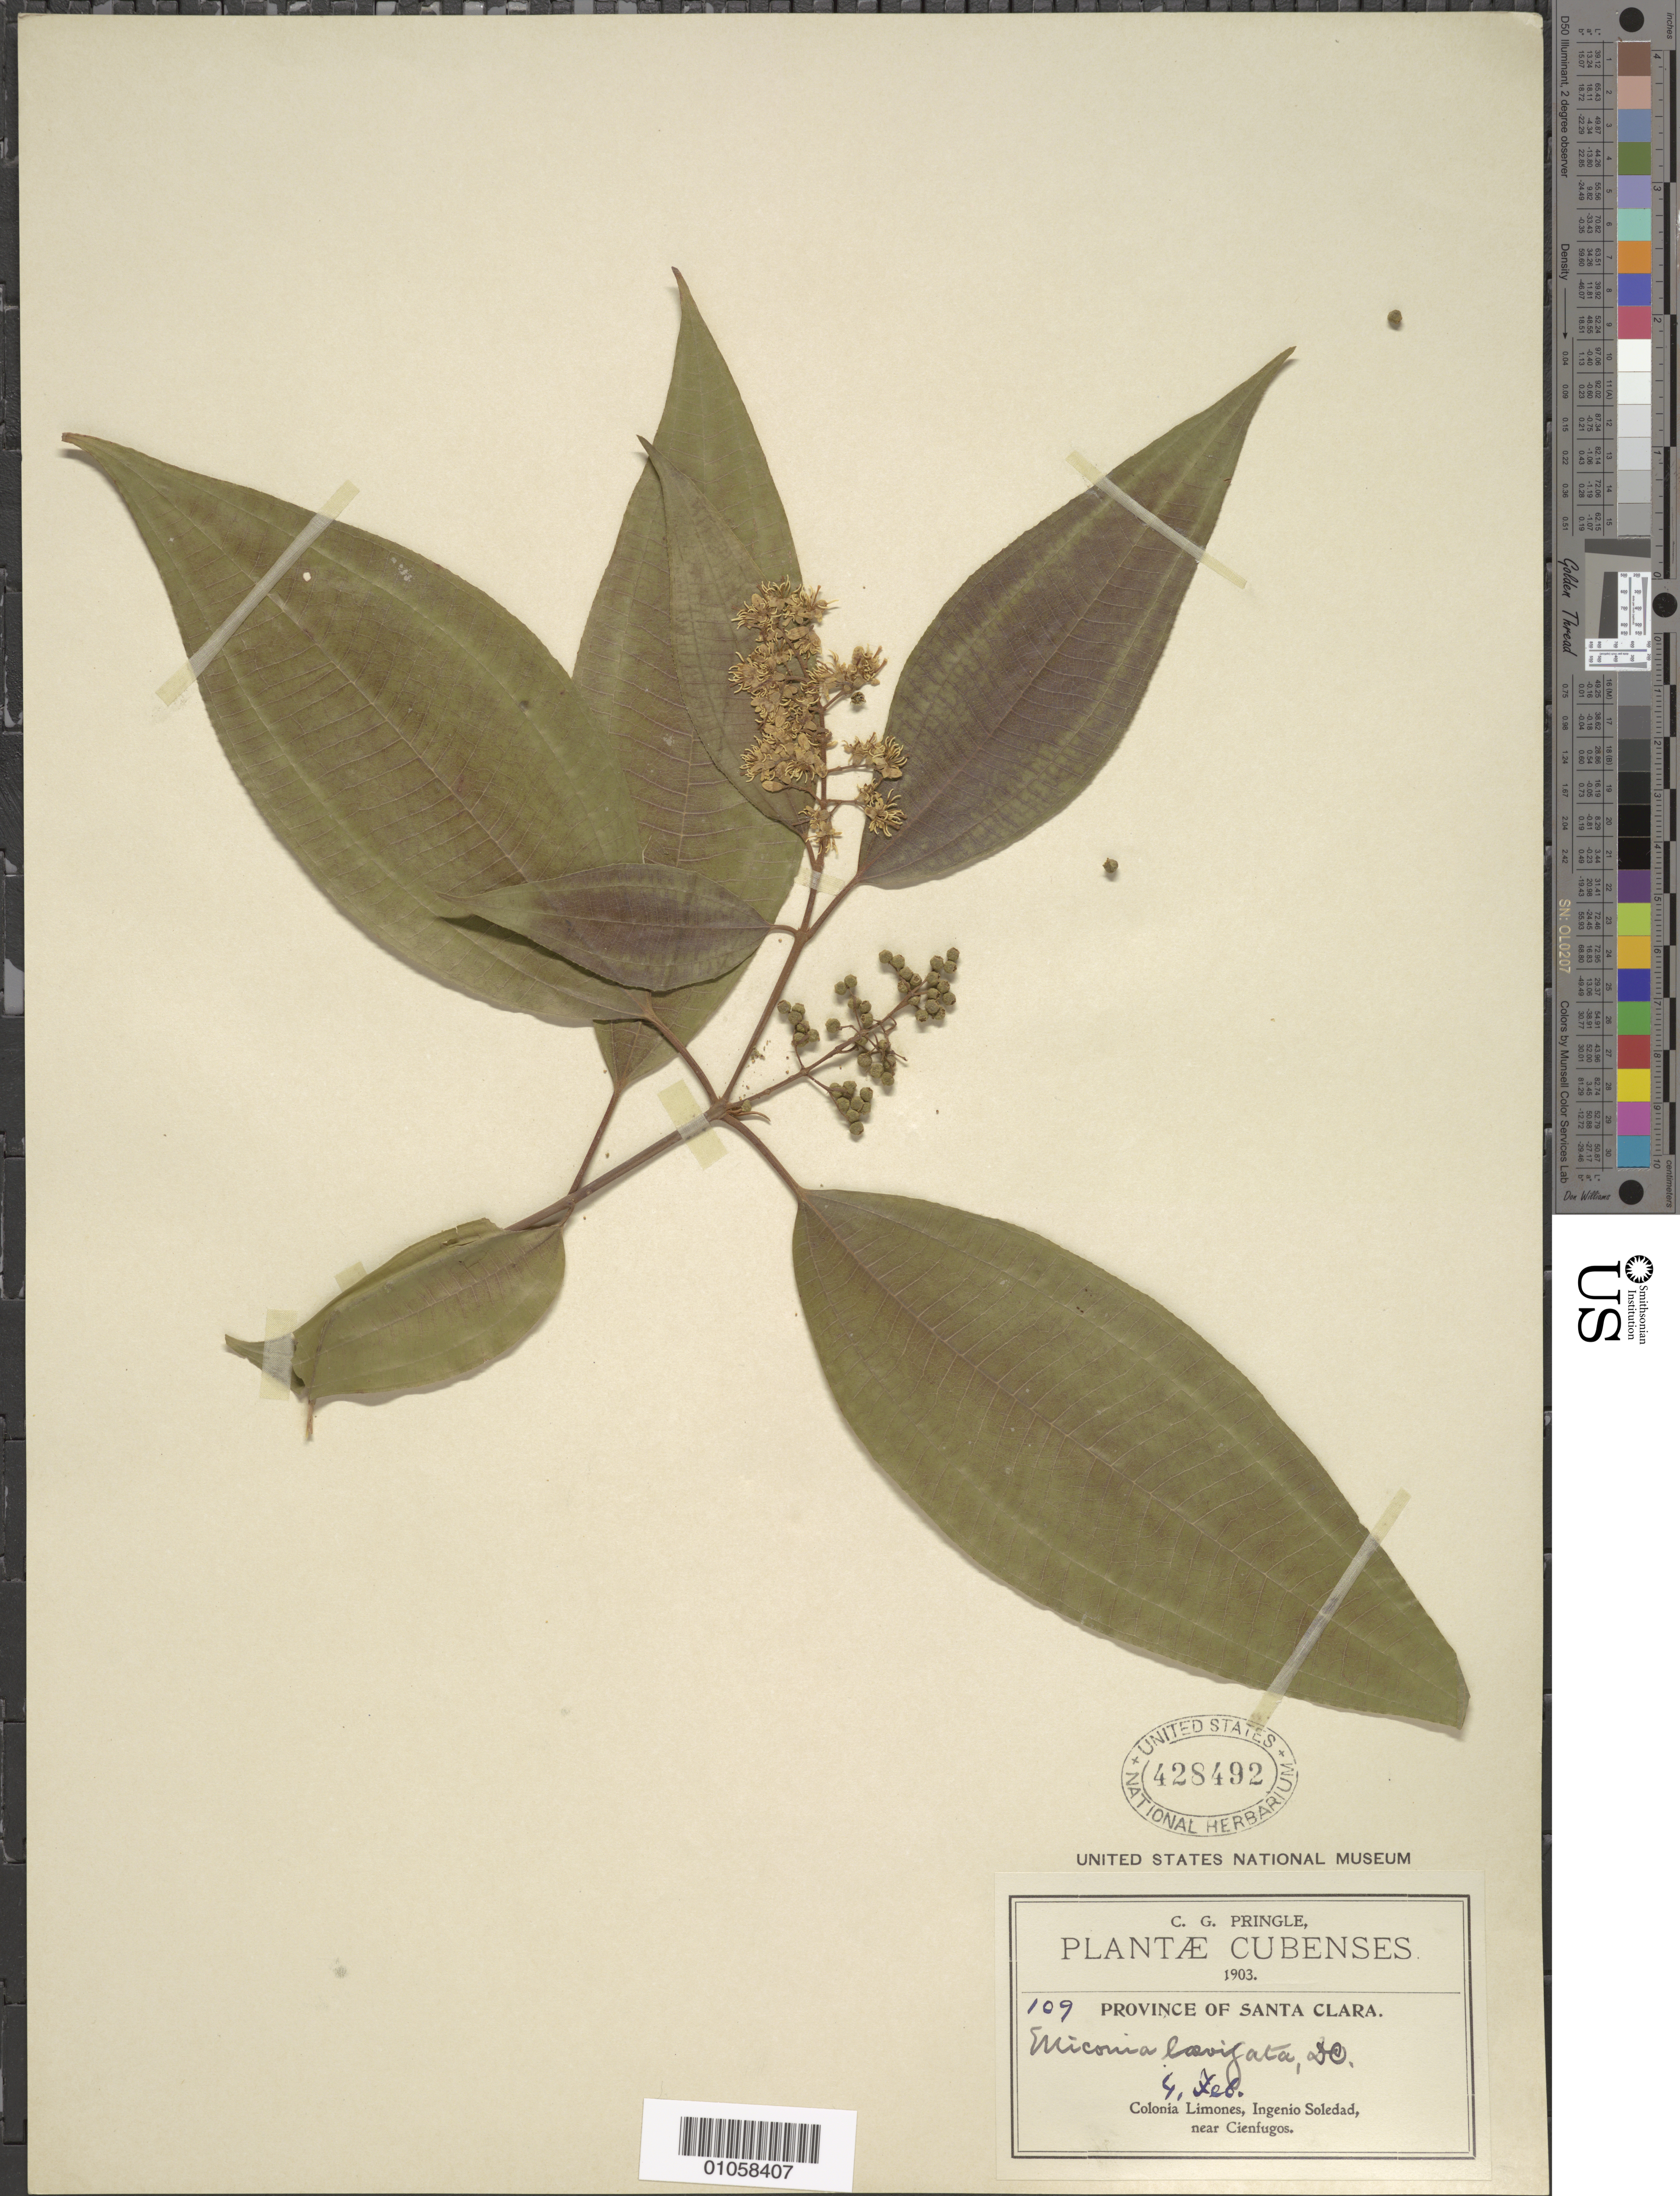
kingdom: Plantae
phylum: Tracheophyta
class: Magnoliopsida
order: Myrtales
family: Melastomataceae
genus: Miconia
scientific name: Miconia laevigata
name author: (L.) D. Don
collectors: C. G. Pringle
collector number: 109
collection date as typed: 04 Feb 1903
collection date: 1903-02-04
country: Cuba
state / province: Cienfuegos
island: Cuba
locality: Colonia Limones, Ingenio Soledad, near Cienfugos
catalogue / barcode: US 428492